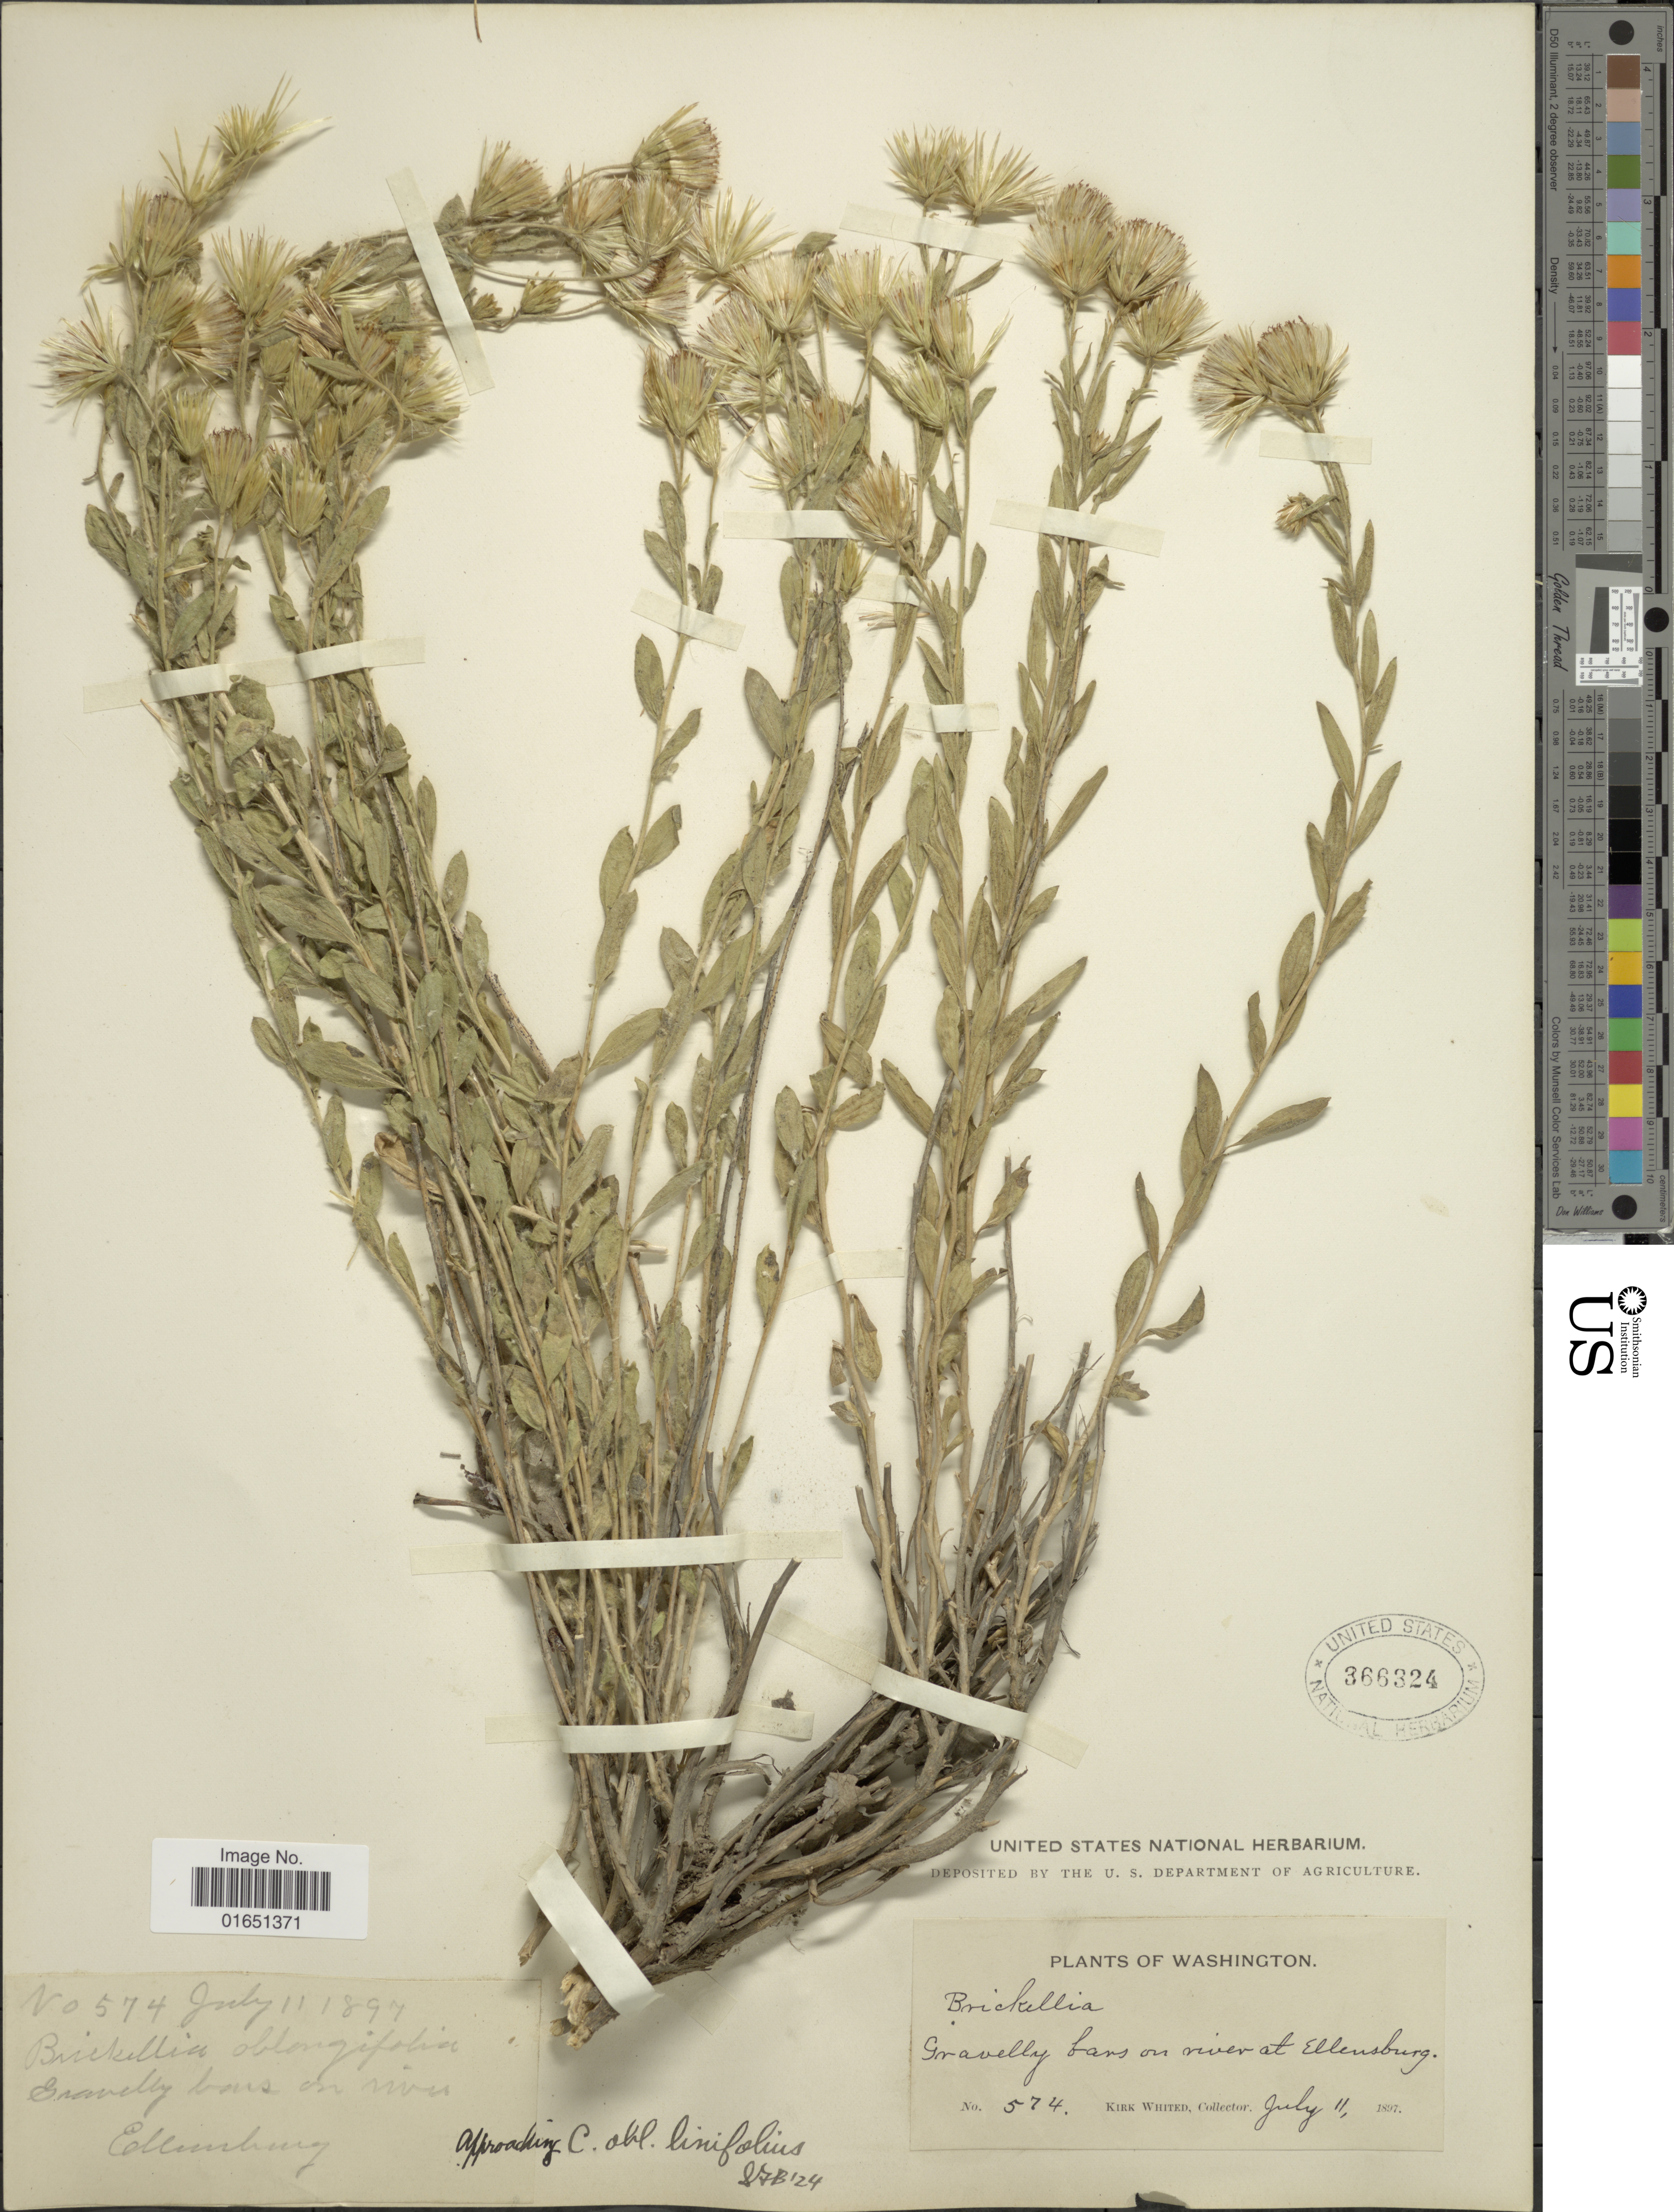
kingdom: Plantae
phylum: Tracheophyta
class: Magnoliopsida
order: Asterales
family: Asteraceae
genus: Brickellia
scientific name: Brickellia oblongifolia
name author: Nutt.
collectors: K. Whited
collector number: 574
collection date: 1897-07-11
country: United States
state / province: Washington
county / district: Kittitas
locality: Gravelly bars on river at Ellensburg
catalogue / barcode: US 366324